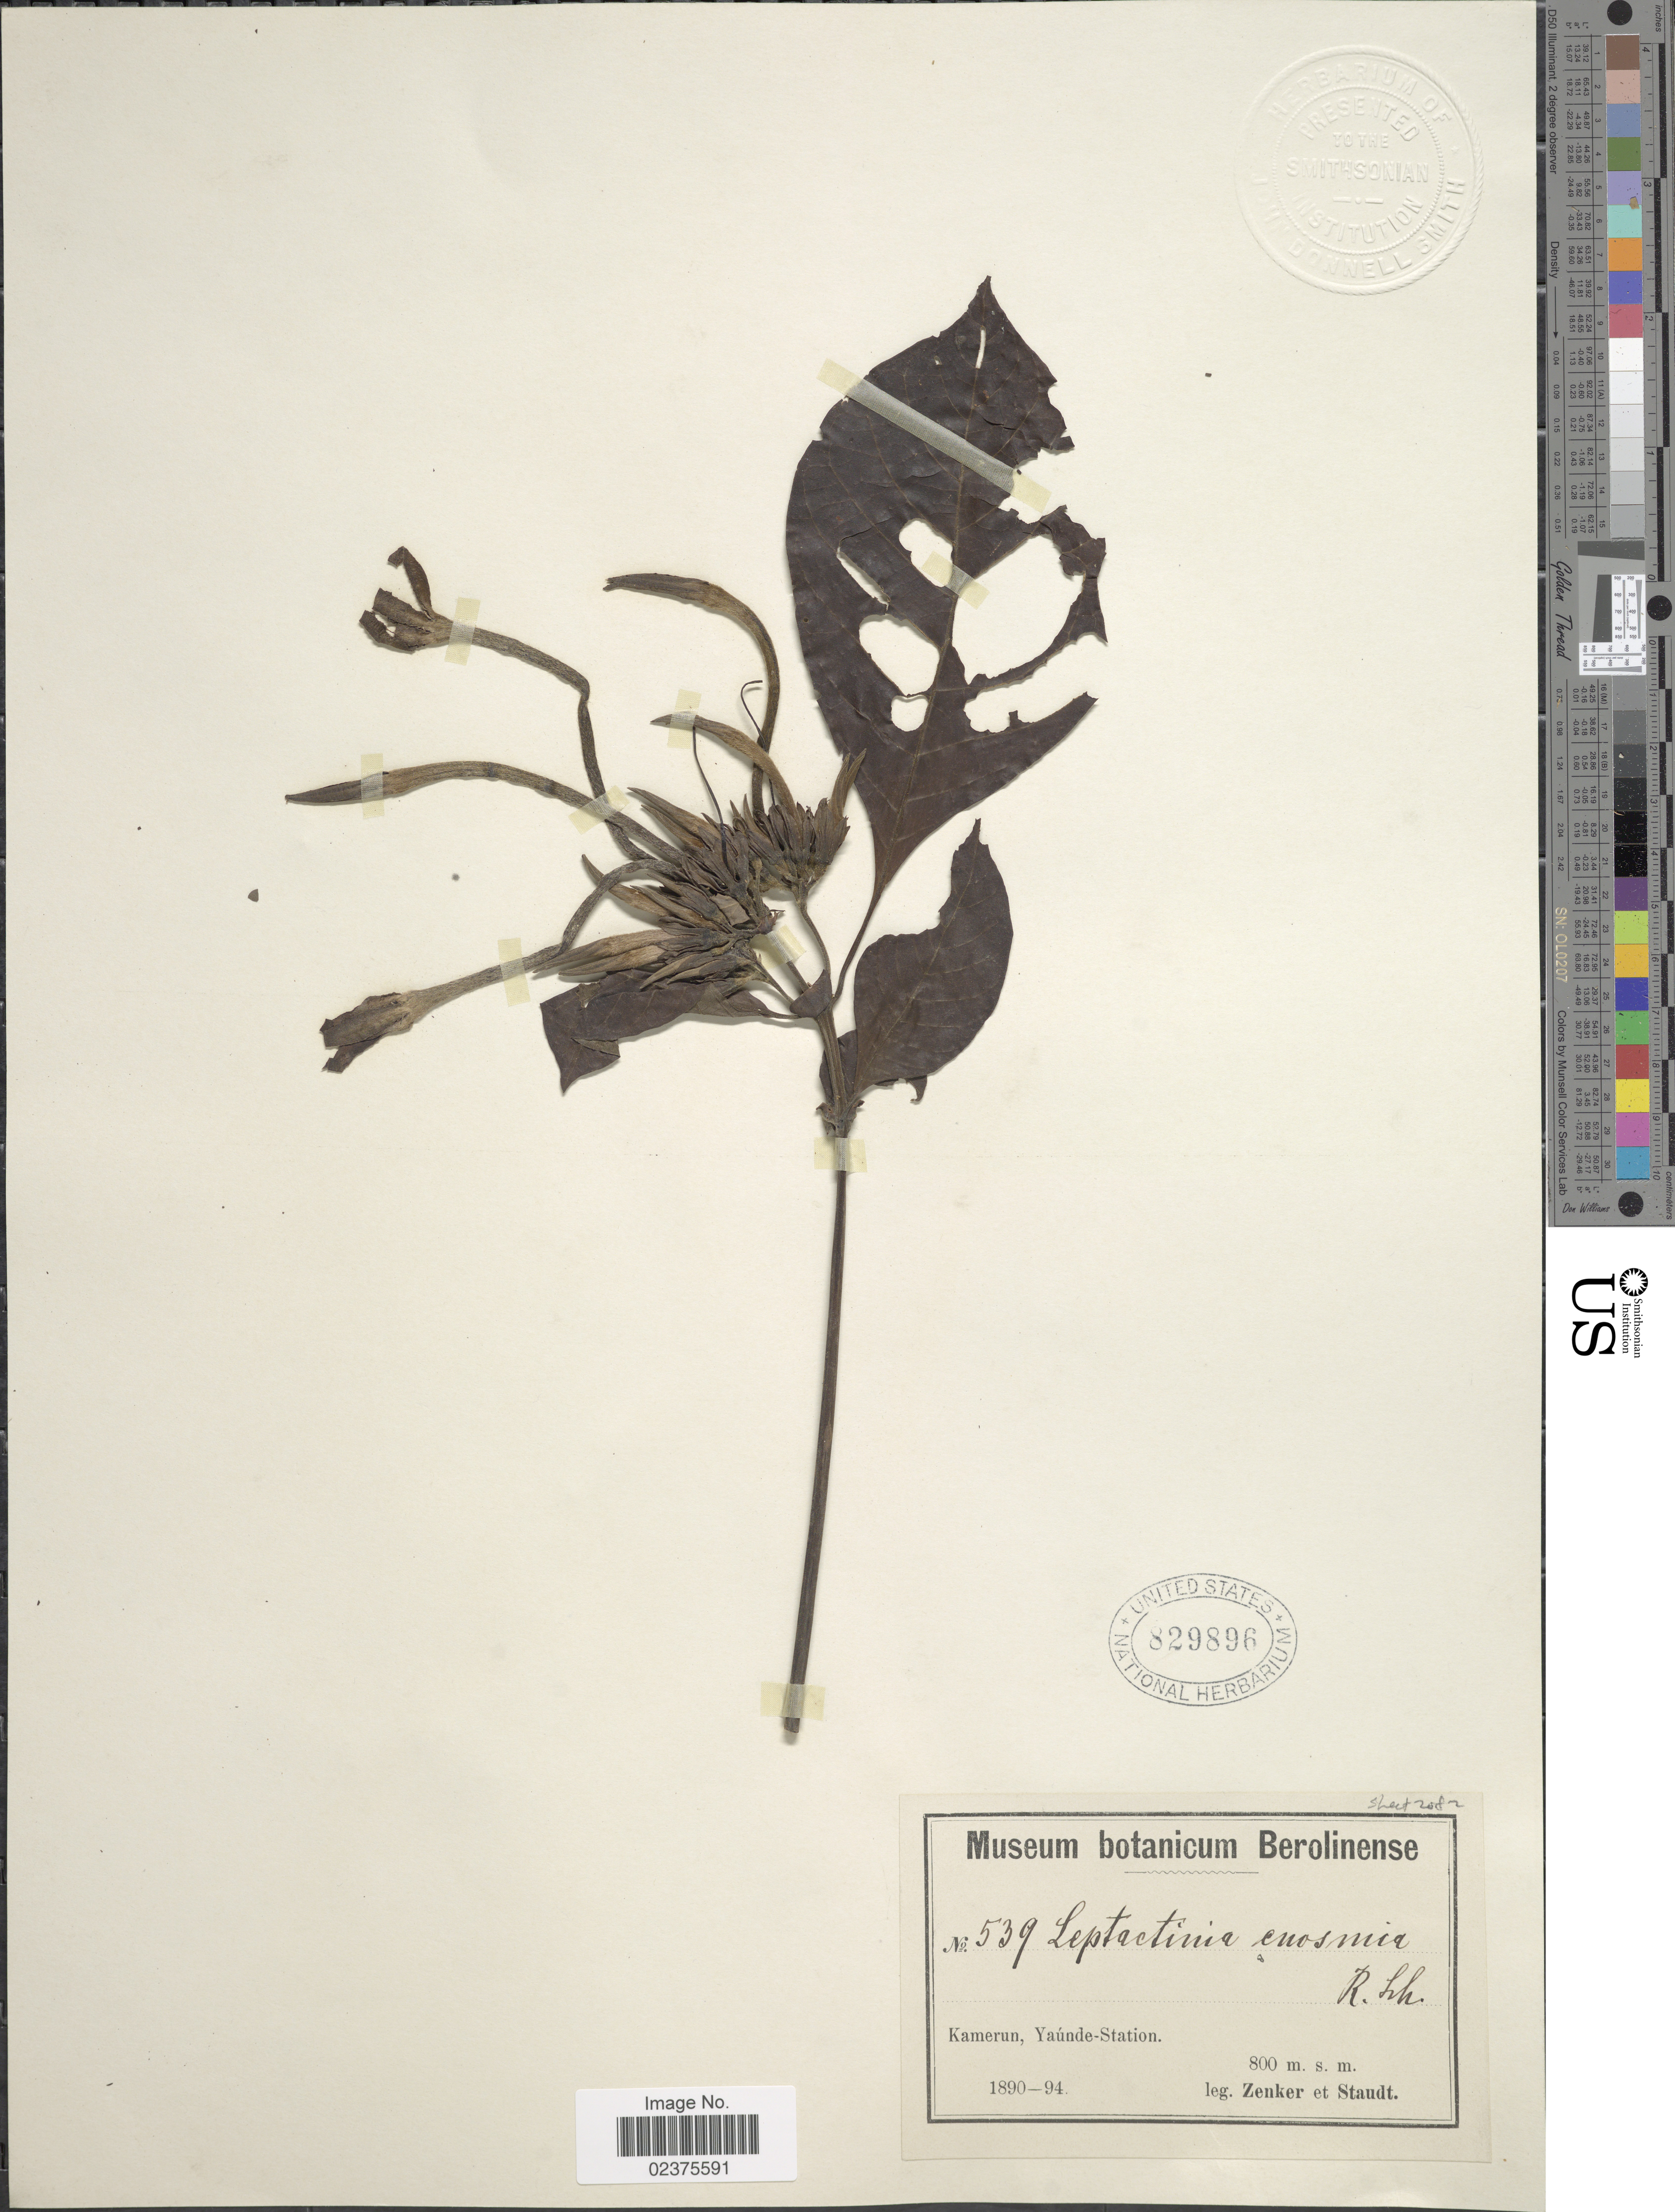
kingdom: Plantae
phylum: Tracheophyta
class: Magnoliopsida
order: Gentianales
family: Rubiaceae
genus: Dictyandra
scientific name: Dictyandra involucrata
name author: (Hook. f.) Hiern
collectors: Zenker, -- & -. Staudt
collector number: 539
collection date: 1890/1894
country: Cameroon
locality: Kamerun, Yaúnde-Station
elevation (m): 800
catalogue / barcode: US 829896